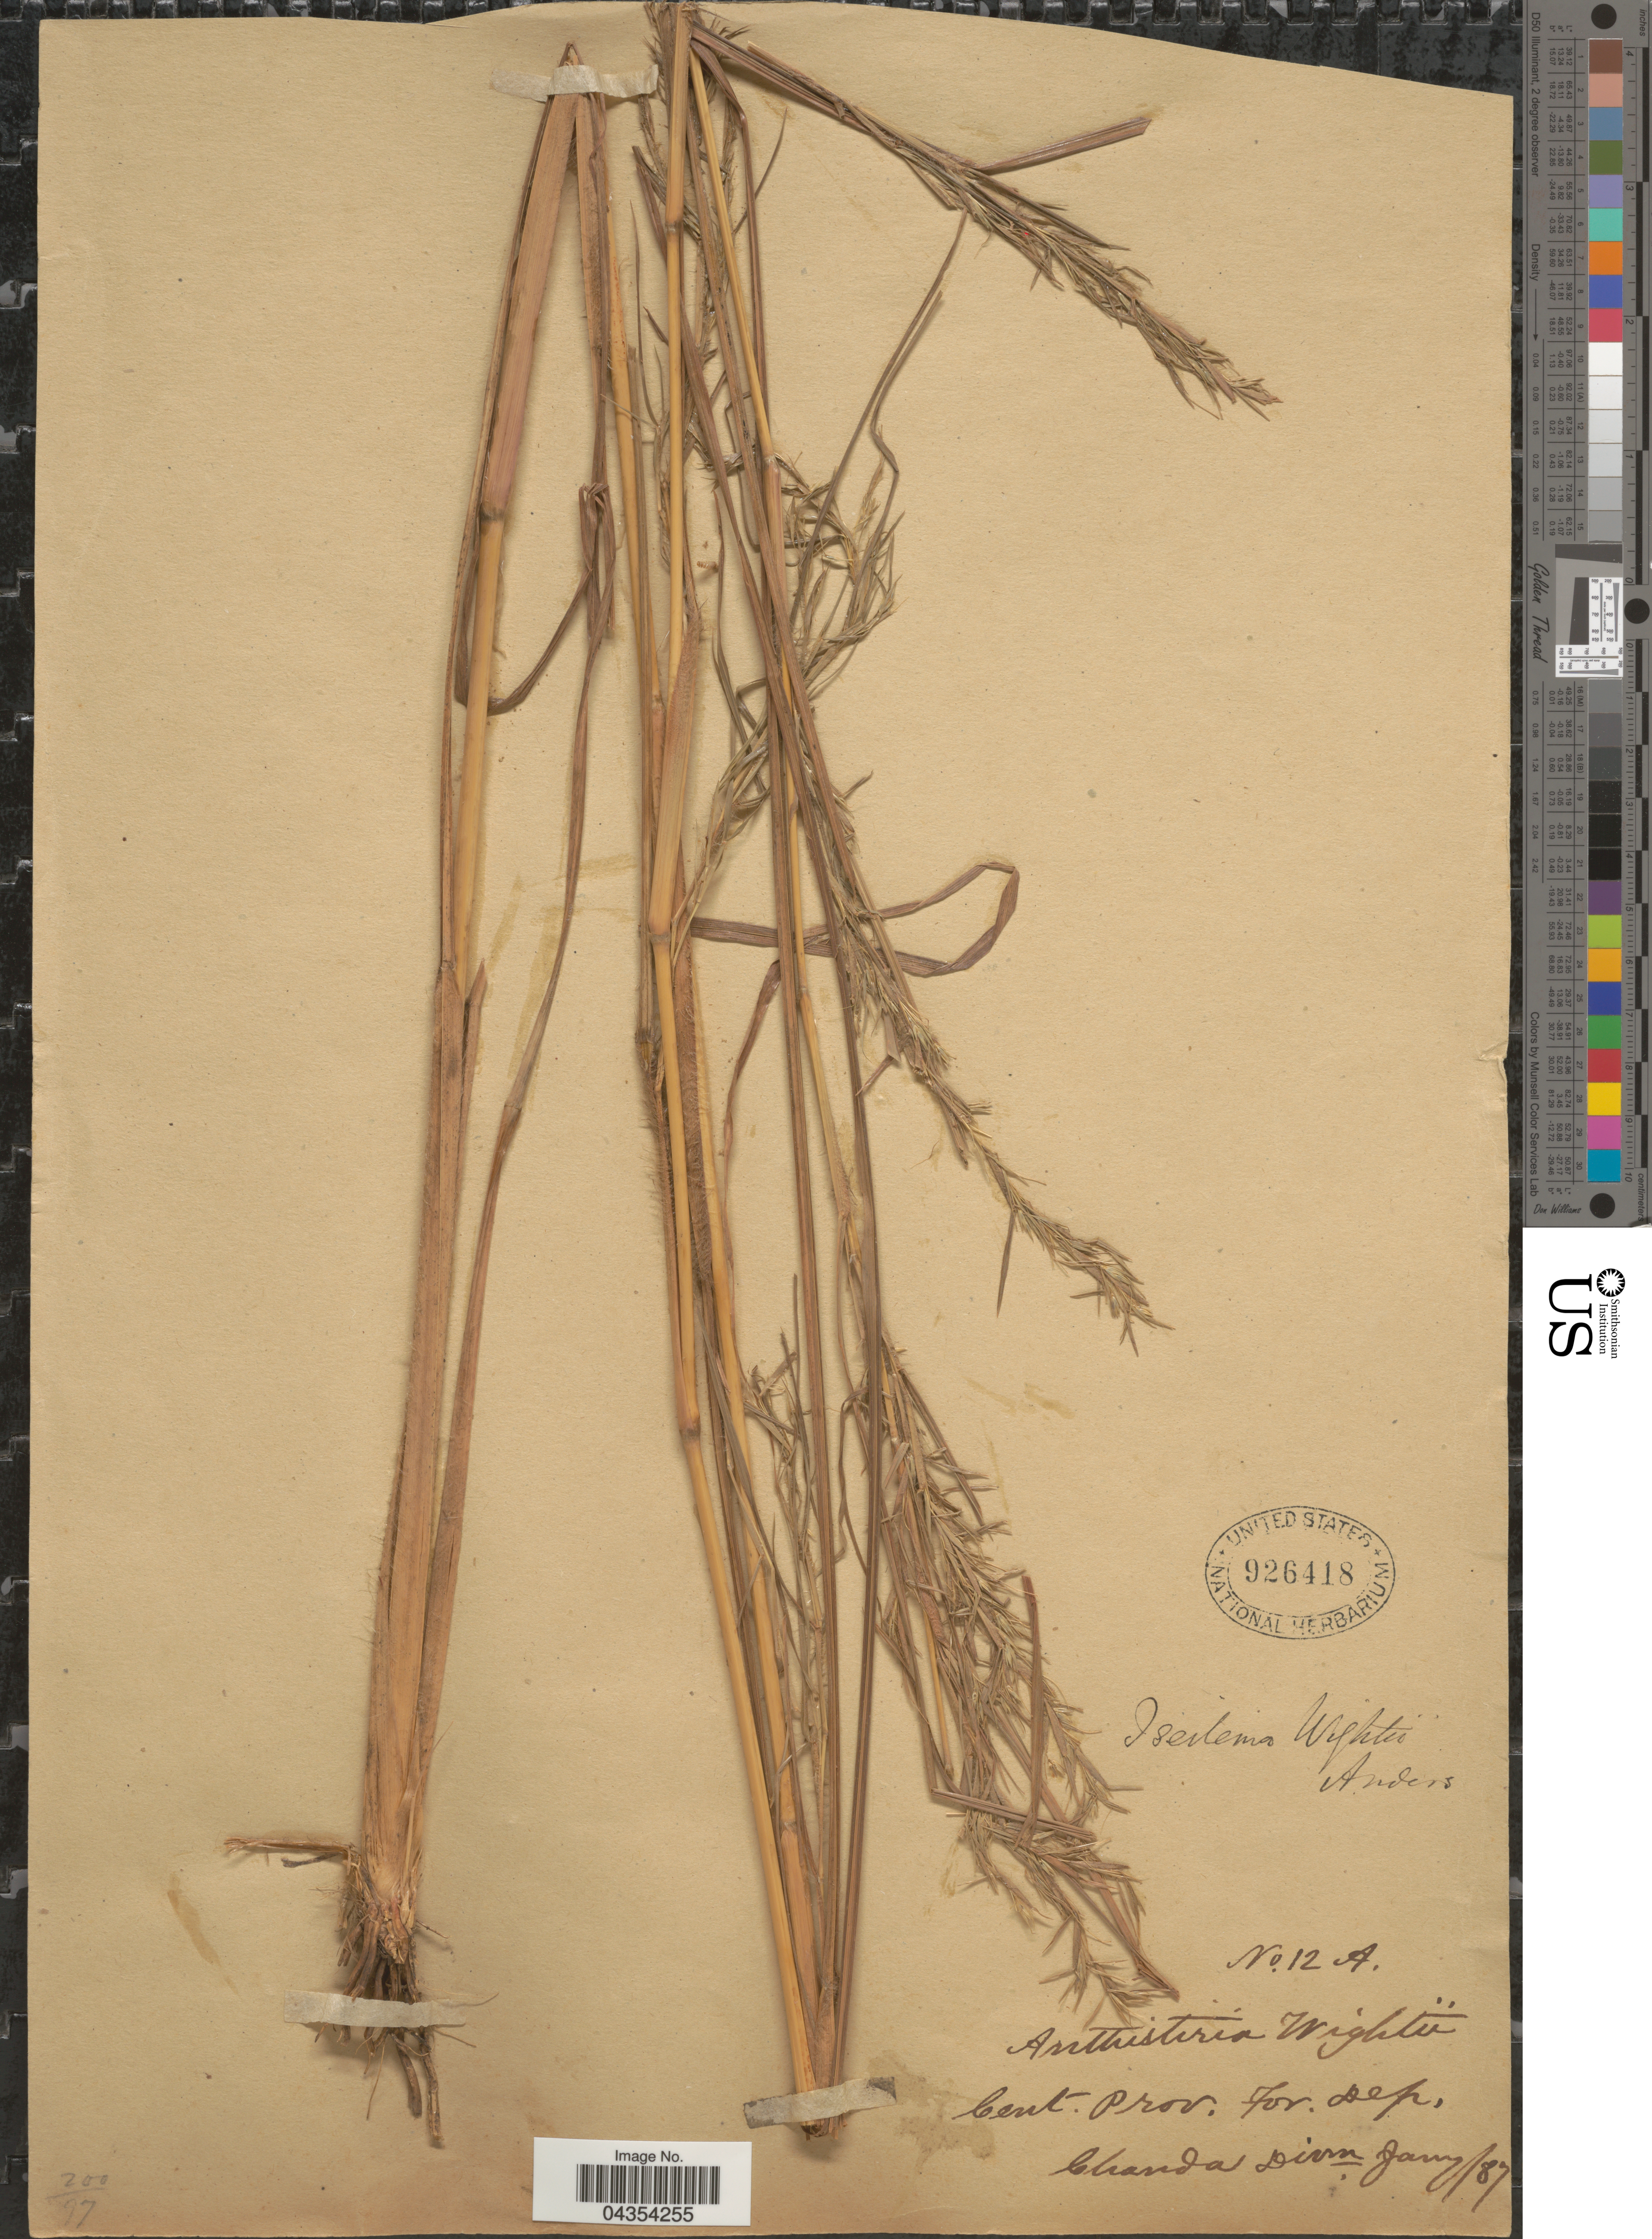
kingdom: Plantae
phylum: Tracheophyta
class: Liliopsida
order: Poales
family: Poaceae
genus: Iseilema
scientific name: Iseilema prostratum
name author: (L.) Andersson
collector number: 12A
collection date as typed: Transcribed d/m/y: /1/87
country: India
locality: Cent. Prov. For. Dep. Chanda Divn.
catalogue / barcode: US 926418